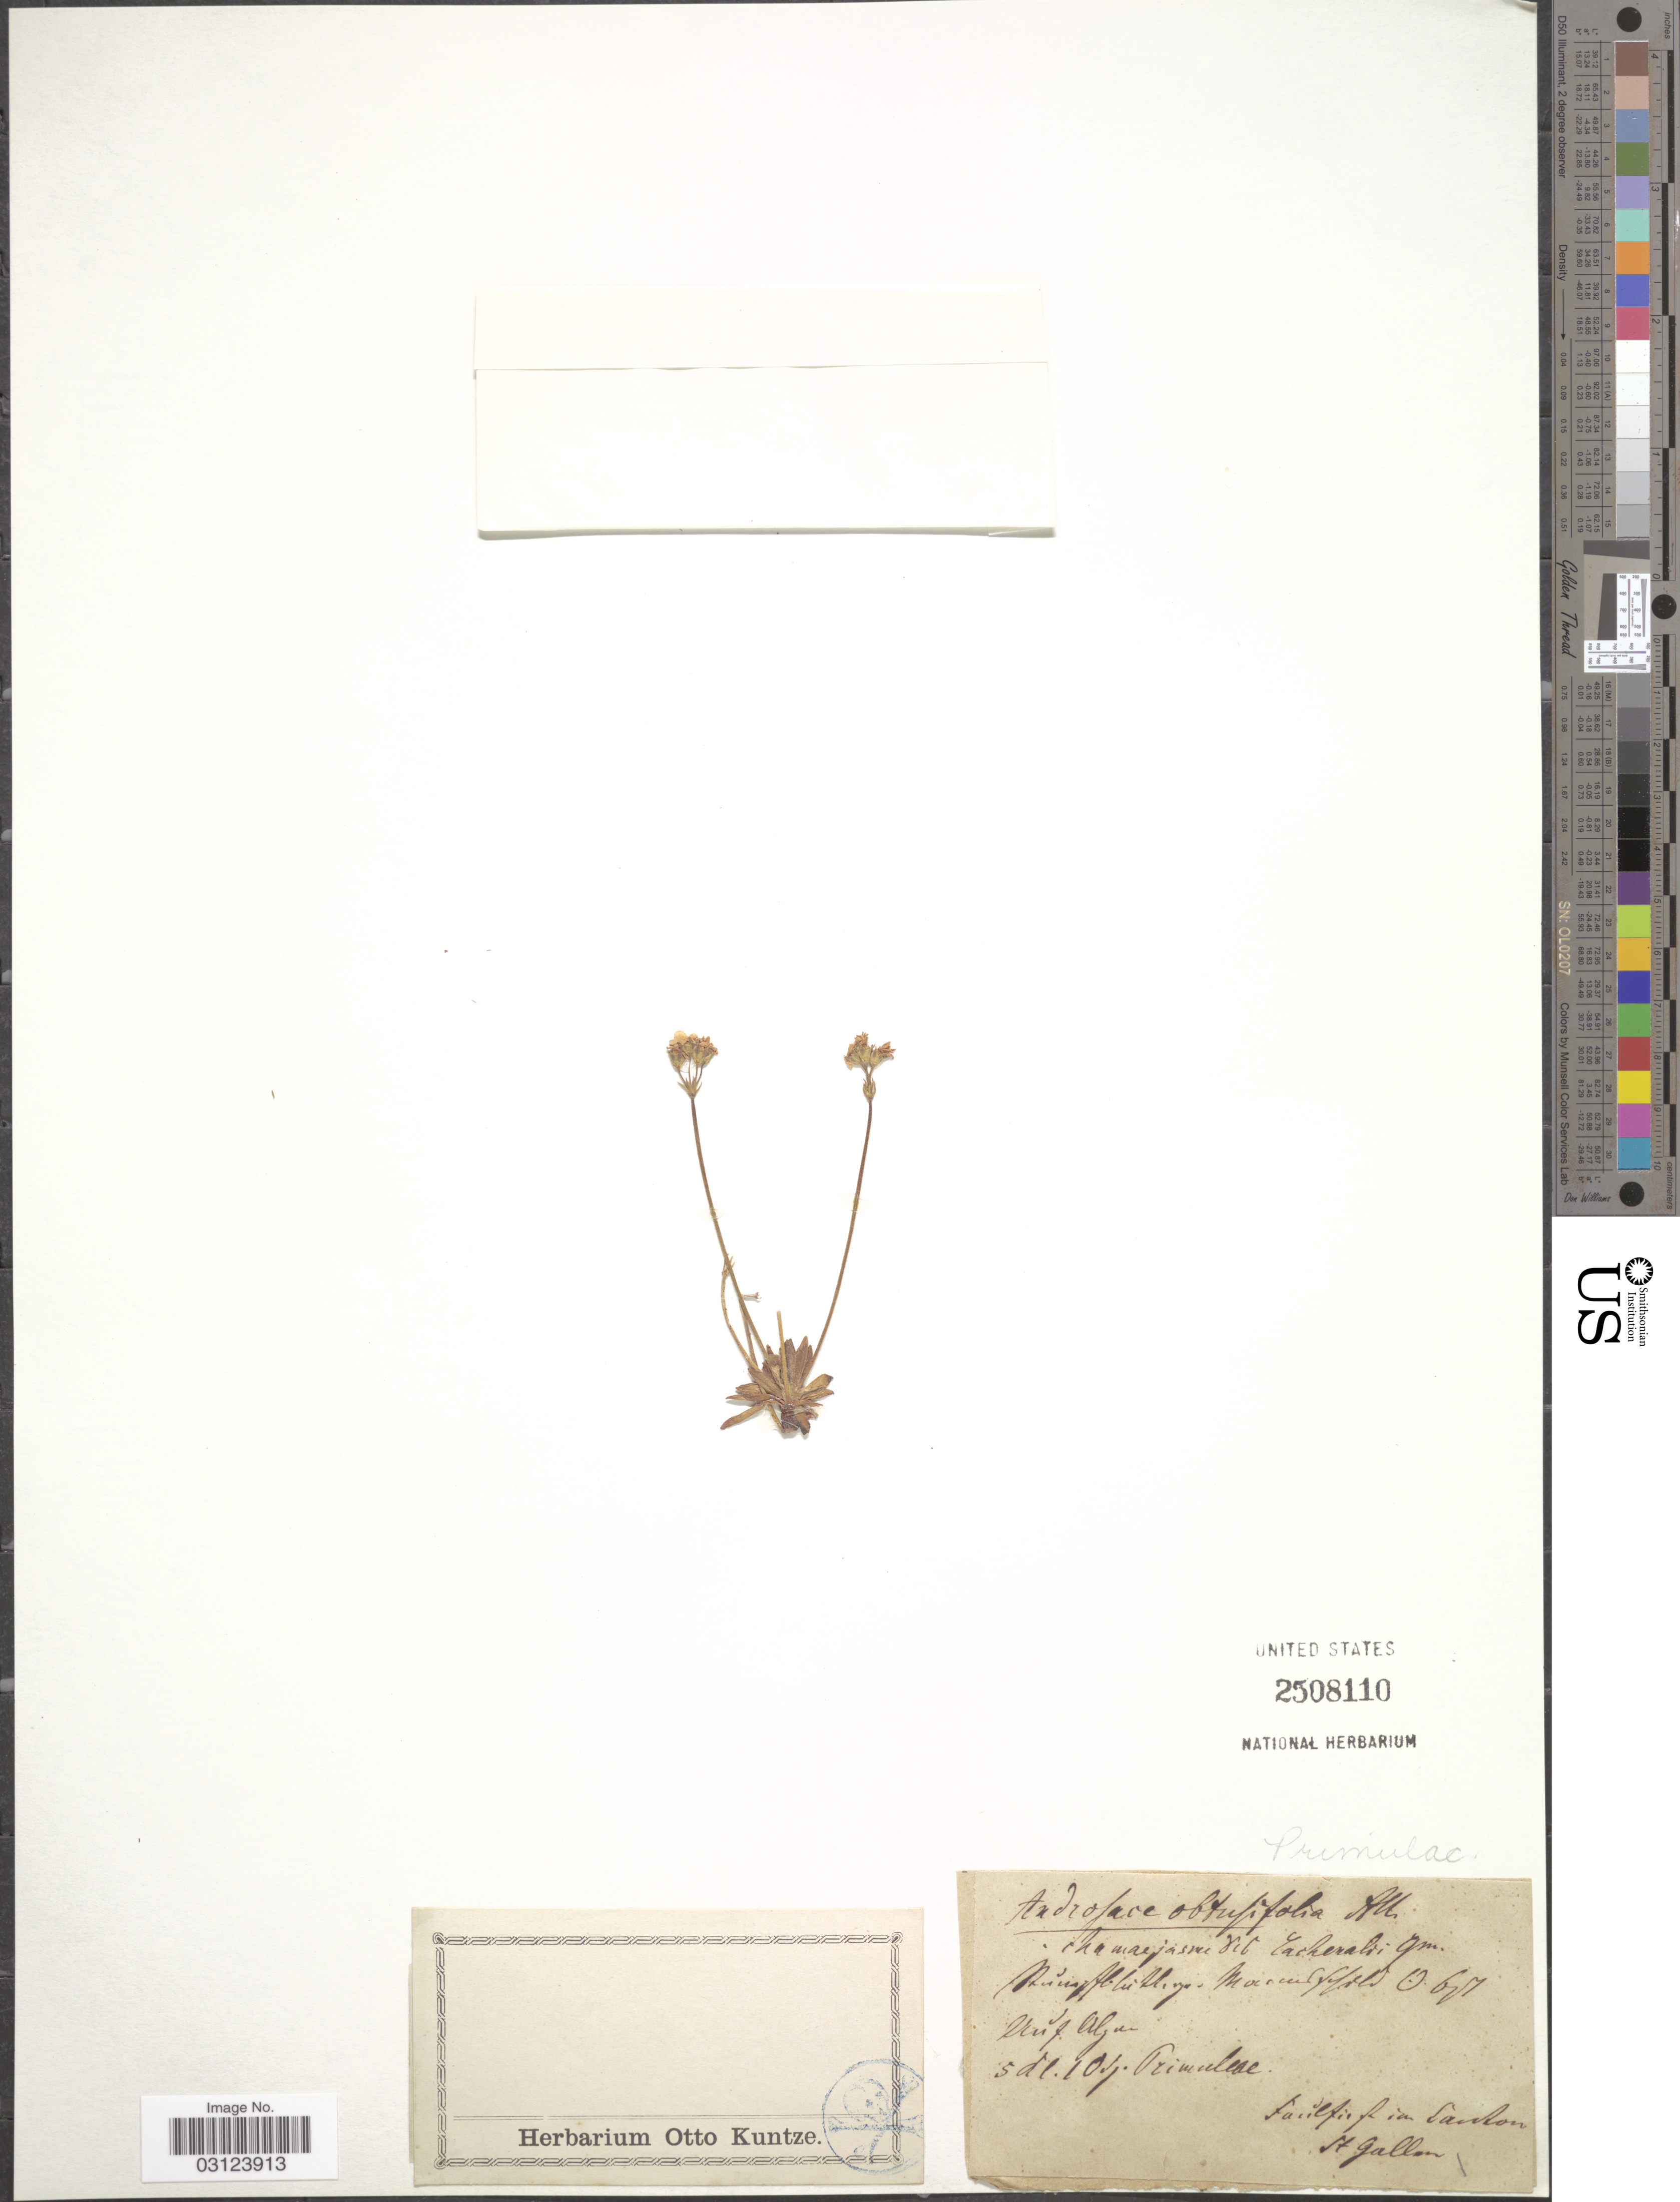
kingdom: Plantae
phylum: Tracheophyta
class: Magnoliopsida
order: Ericales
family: Primulaceae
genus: Androsace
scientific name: Androsace obtusifolia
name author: All.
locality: [illegible text], St. Gallon.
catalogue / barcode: US 2508110